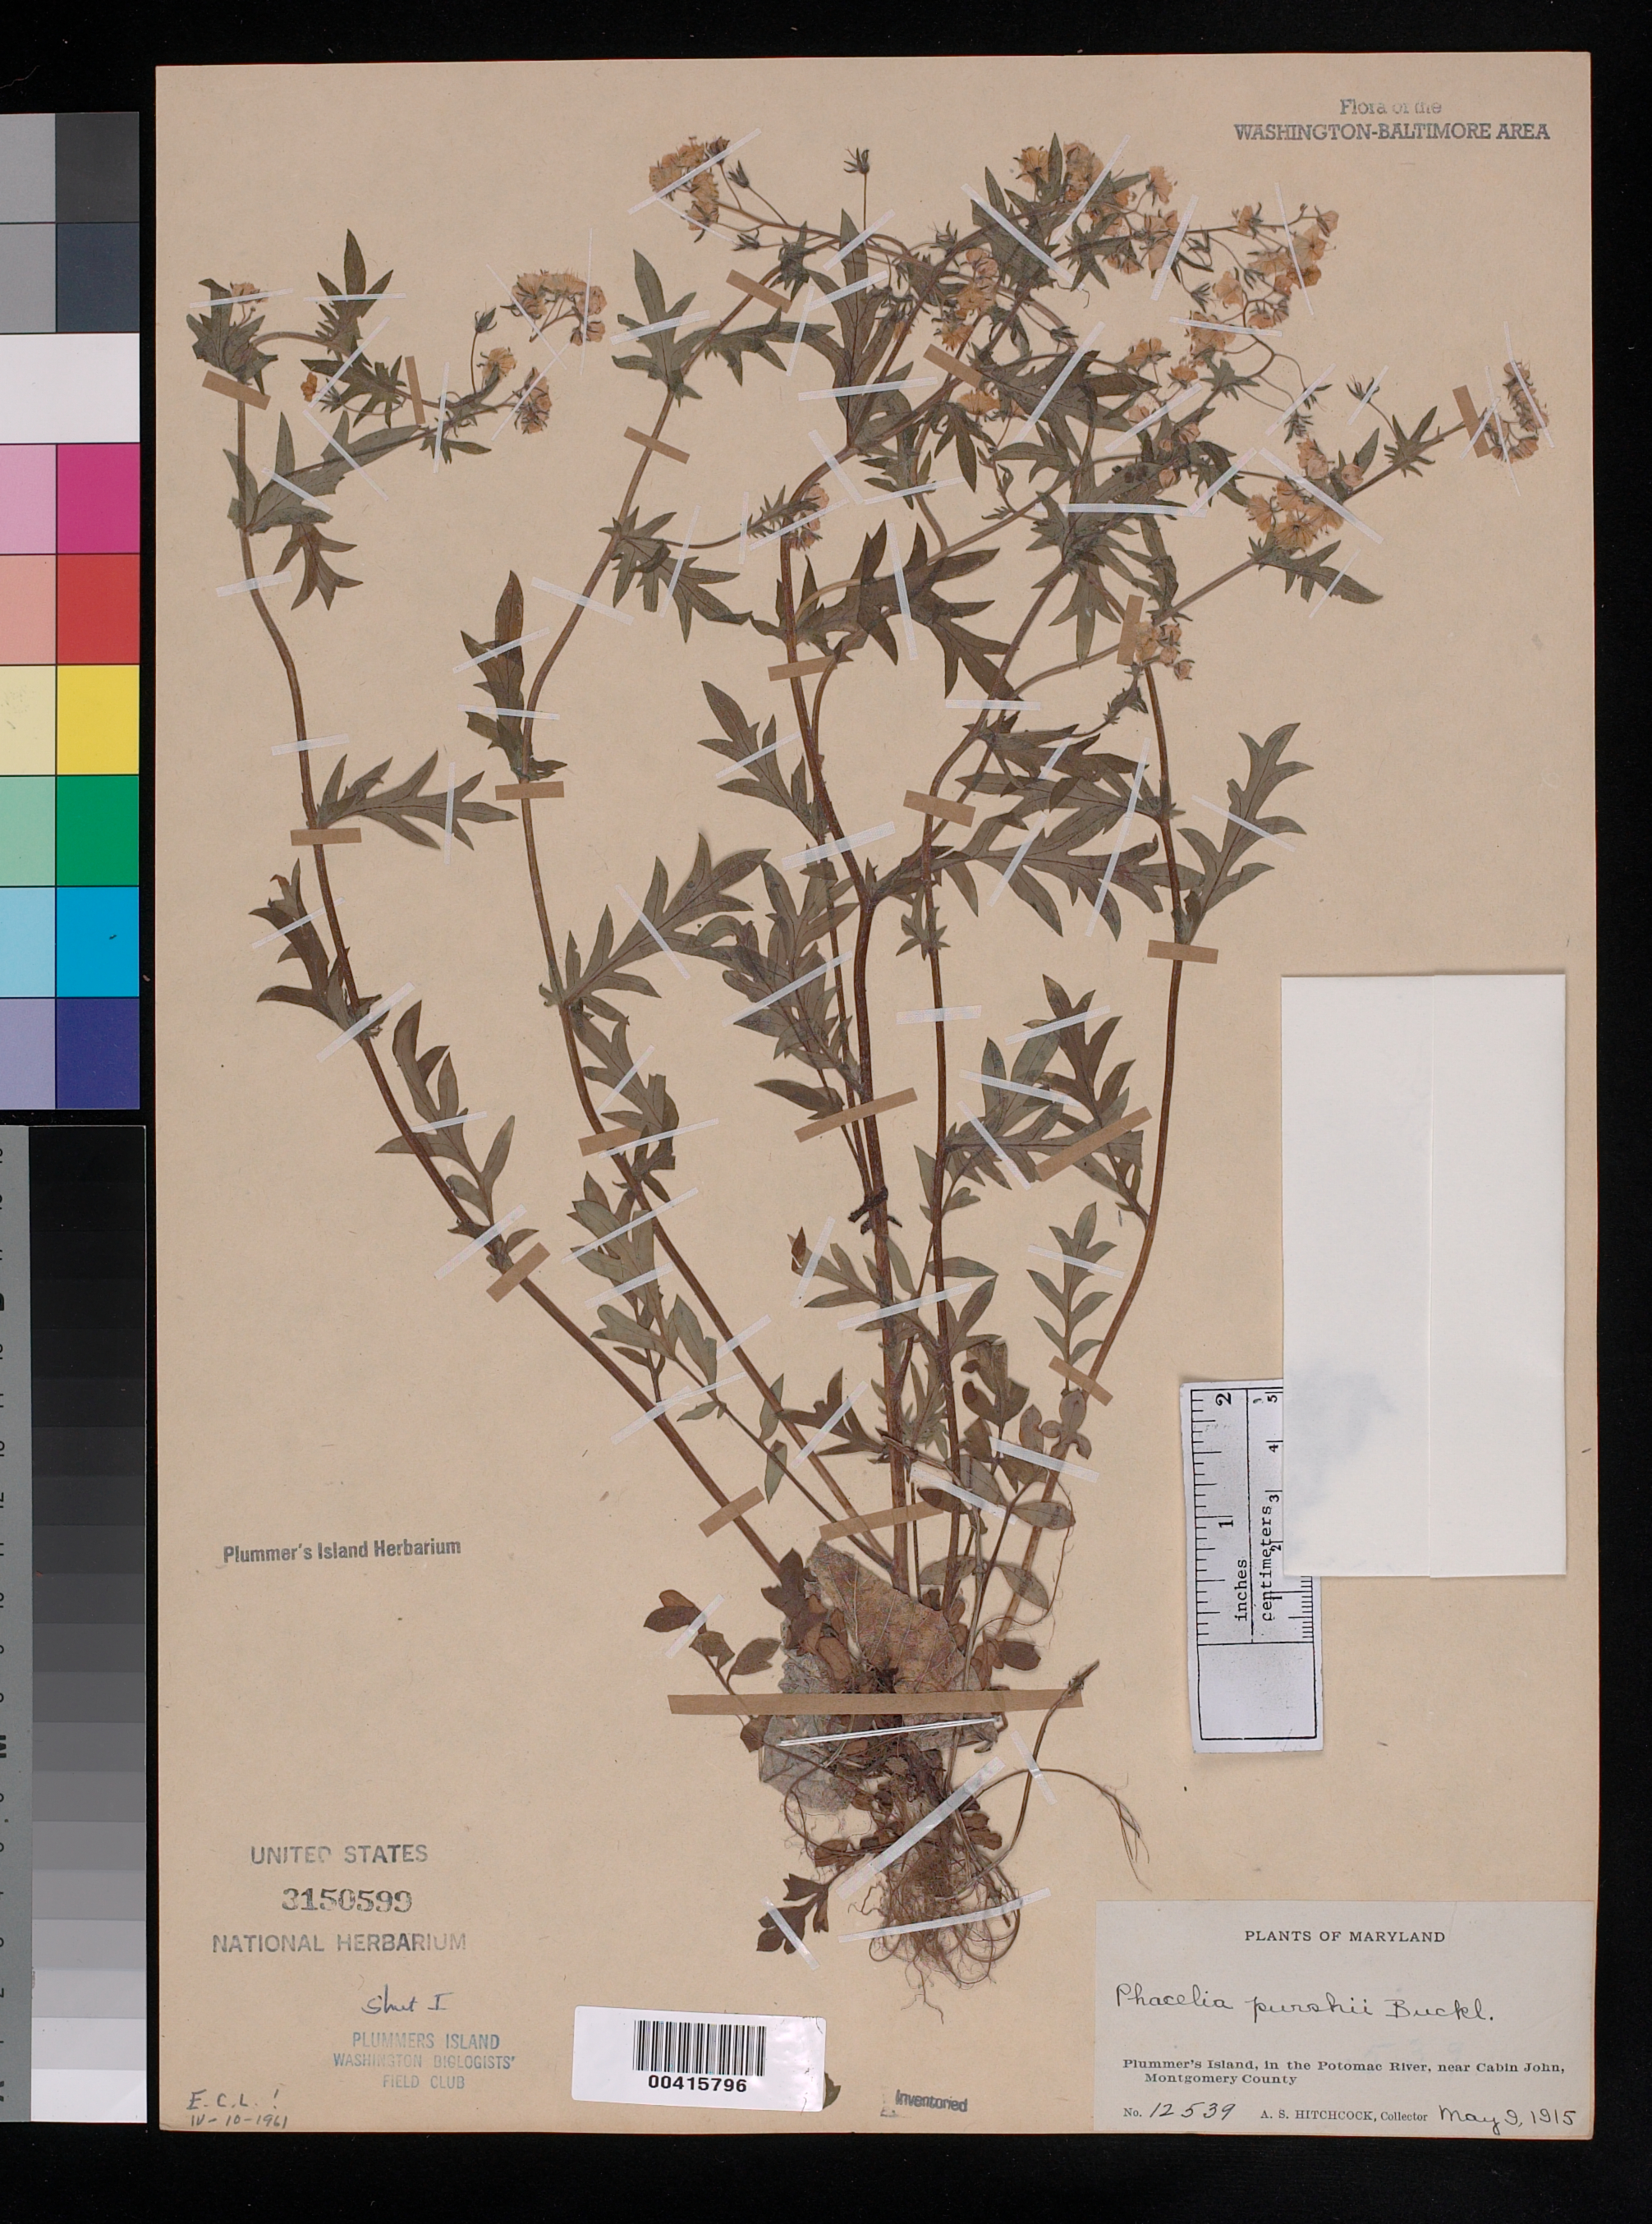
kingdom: Plantae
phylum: Tracheophyta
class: Magnoliopsida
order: Boraginales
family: Hydrophyllaceae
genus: Phacelia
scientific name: Phacelia purshii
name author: Buckley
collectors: A. S. Hitchcock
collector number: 12539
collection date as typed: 09 May 1915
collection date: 1915-05-09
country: United States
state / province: Maryland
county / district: Montgomery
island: Plummers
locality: Plummer's Island C. & O. Canal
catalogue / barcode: US 3150599